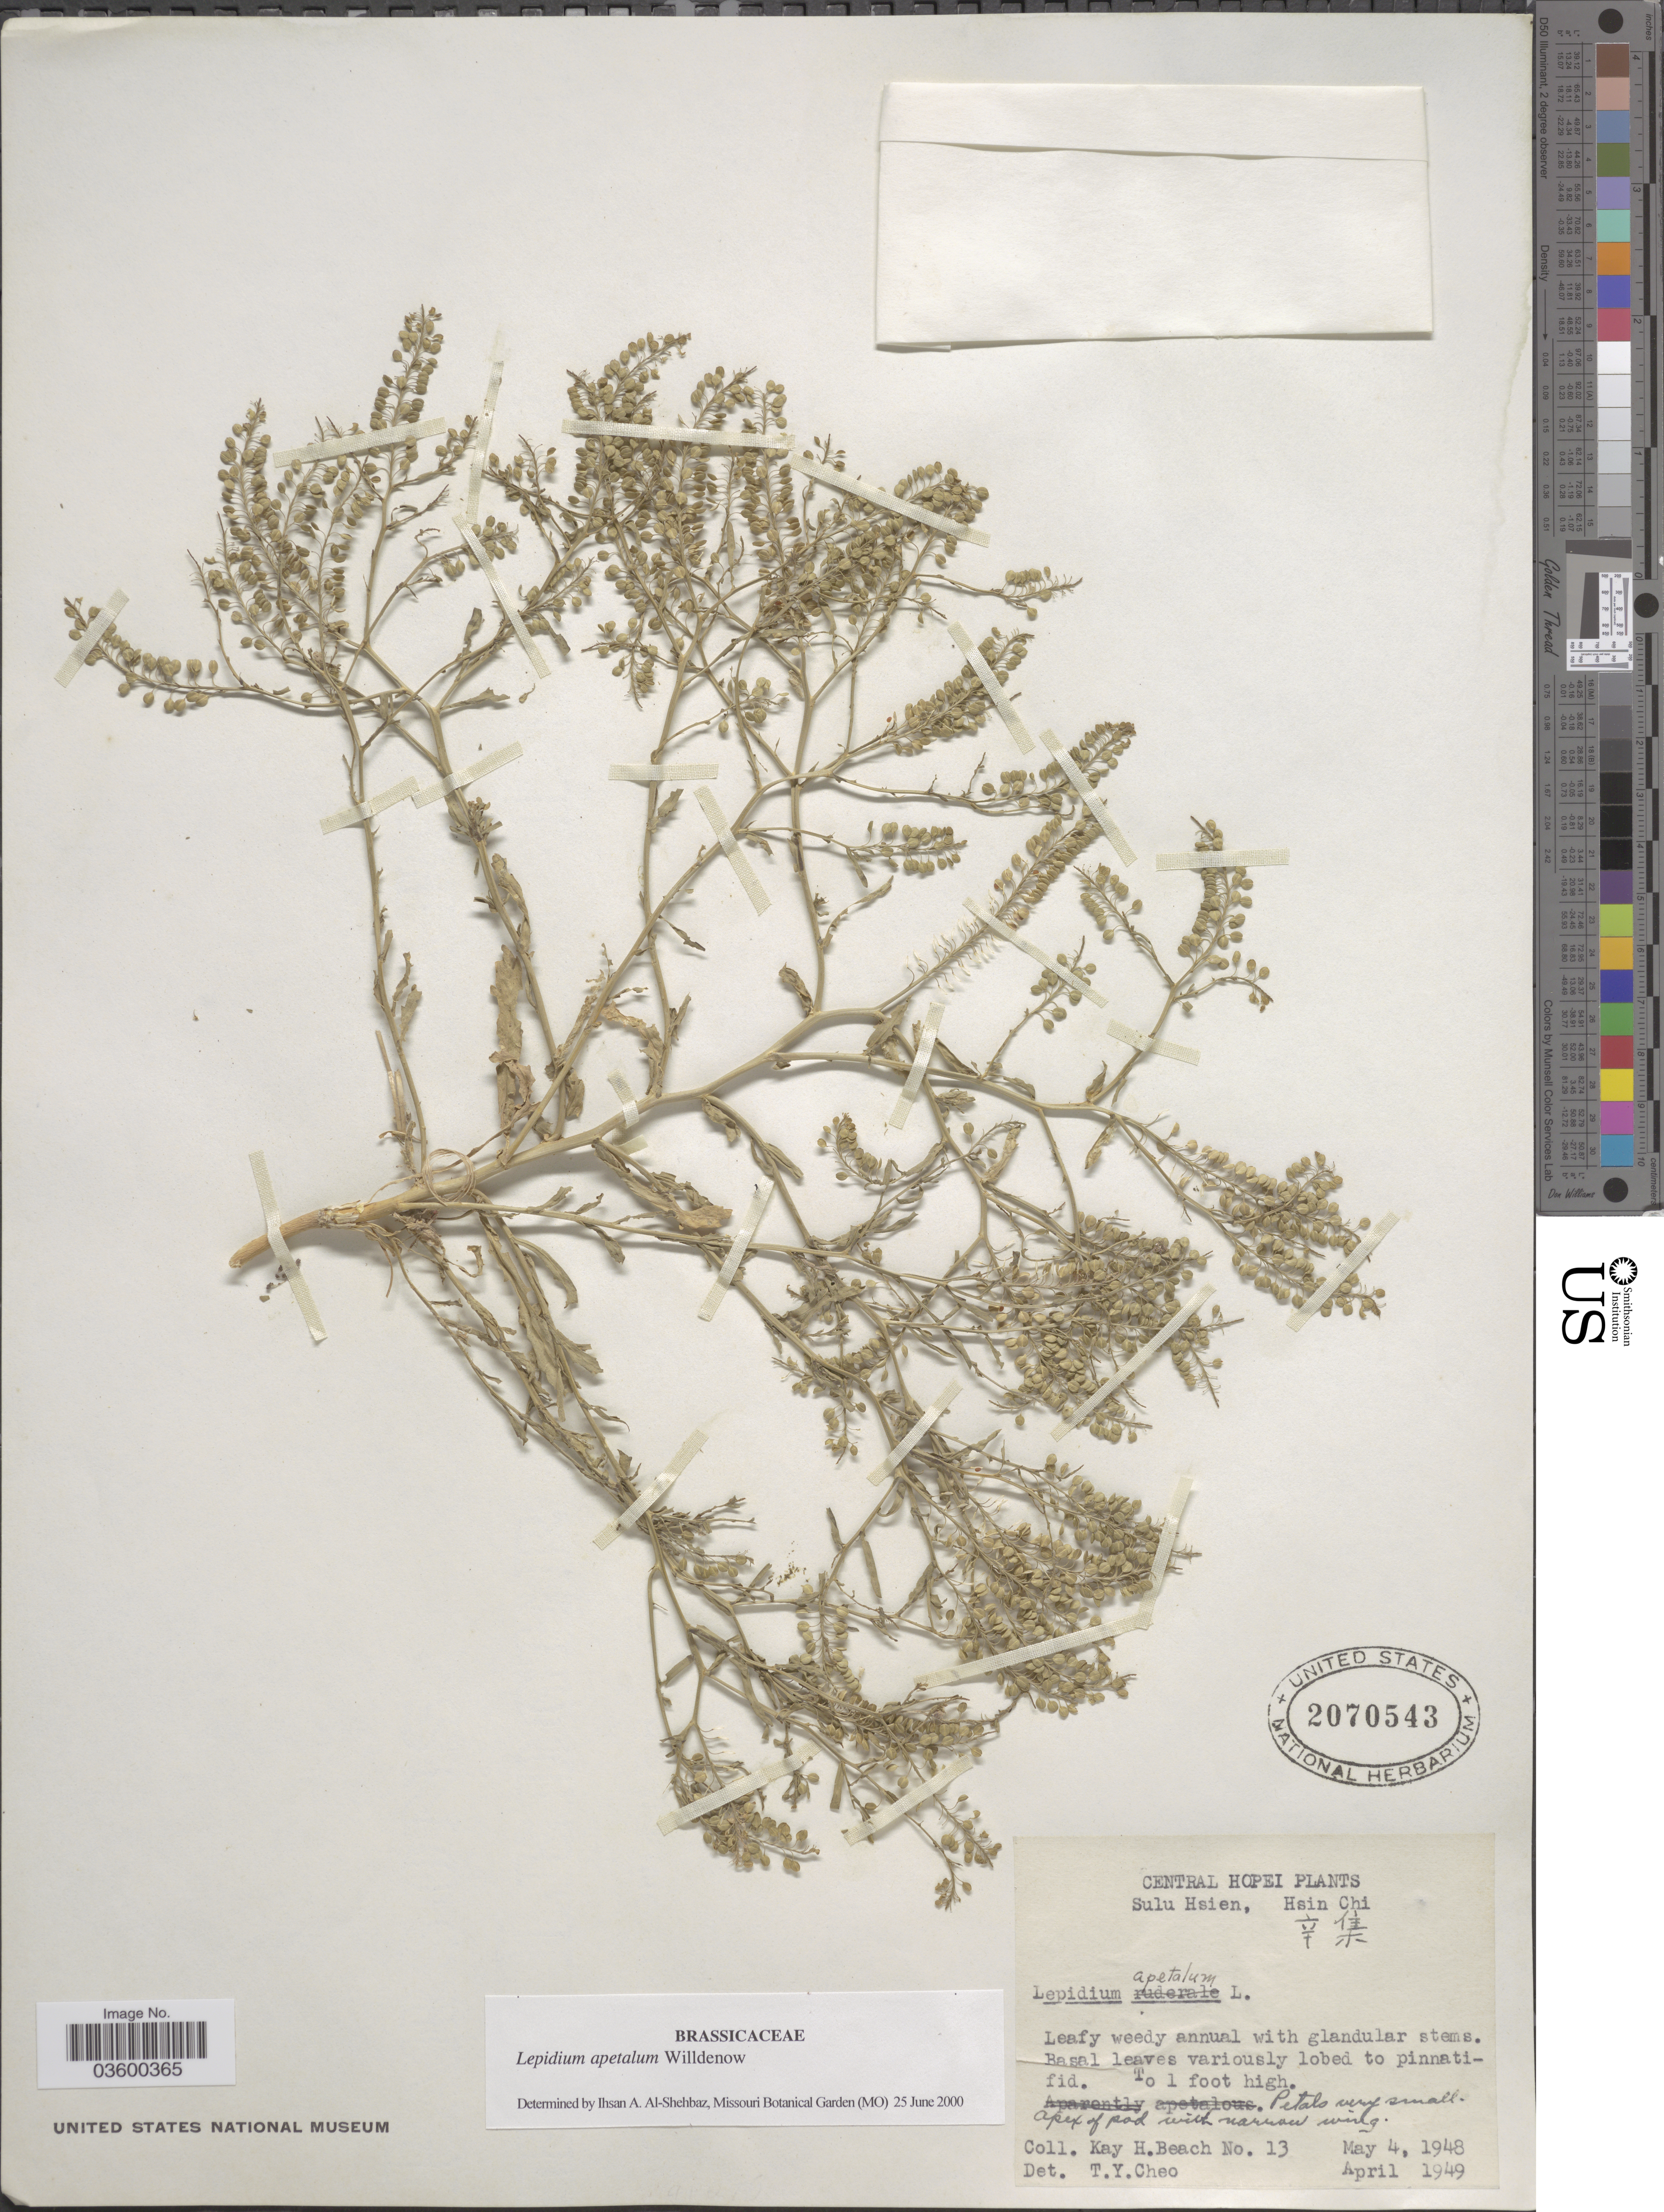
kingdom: Plantae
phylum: Tracheophyta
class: Magnoliopsida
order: Brassicales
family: Brassicaceae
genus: Lepidium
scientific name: Lepidium apetalum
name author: Willd.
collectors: K. H. Beach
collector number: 13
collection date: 1948-05-04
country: China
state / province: Hebei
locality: Central Hopei. Sulu Hsien, Hsin Chi X.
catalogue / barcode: US 2070543